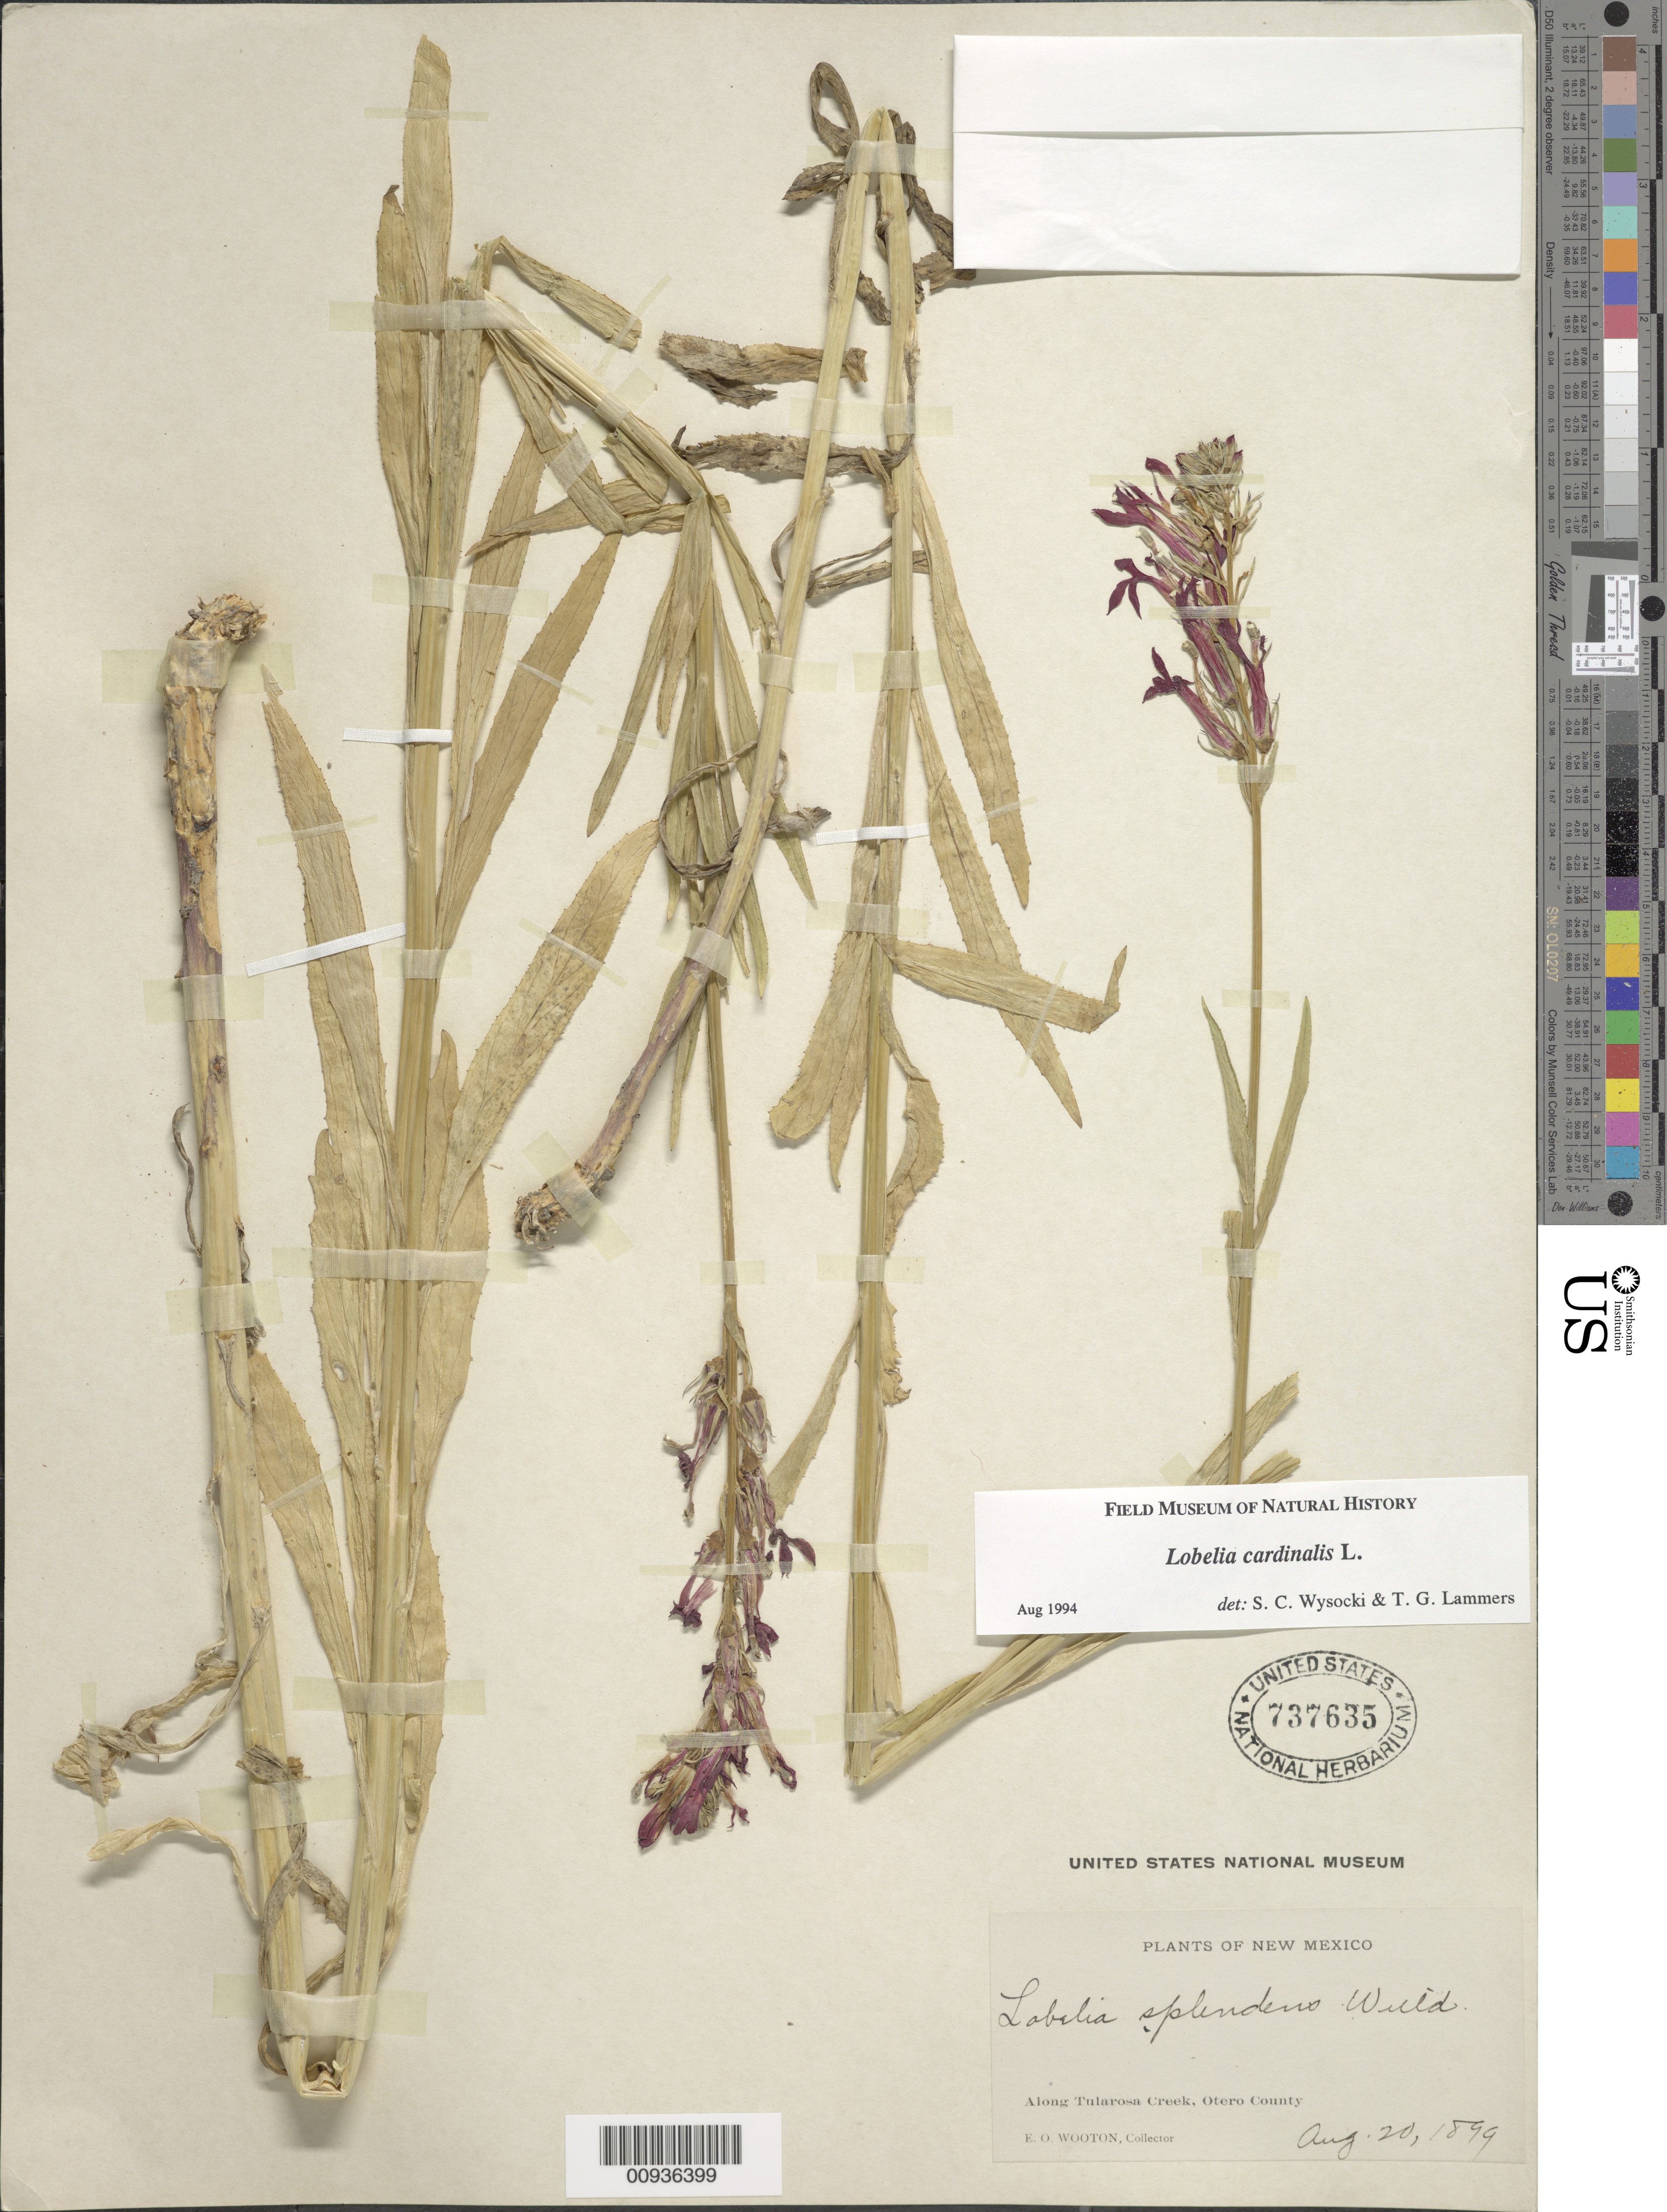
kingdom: Plantae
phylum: Tracheophyta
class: Magnoliopsida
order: Asterales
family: Campanulaceae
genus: Lobelia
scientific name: Lobelia cardinalis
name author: L.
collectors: E. O. Wooton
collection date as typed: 20 Aug 1899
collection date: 1899-08-20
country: United States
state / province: New Mexico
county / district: Otero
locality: Tularosa Creek.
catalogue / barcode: US 737635